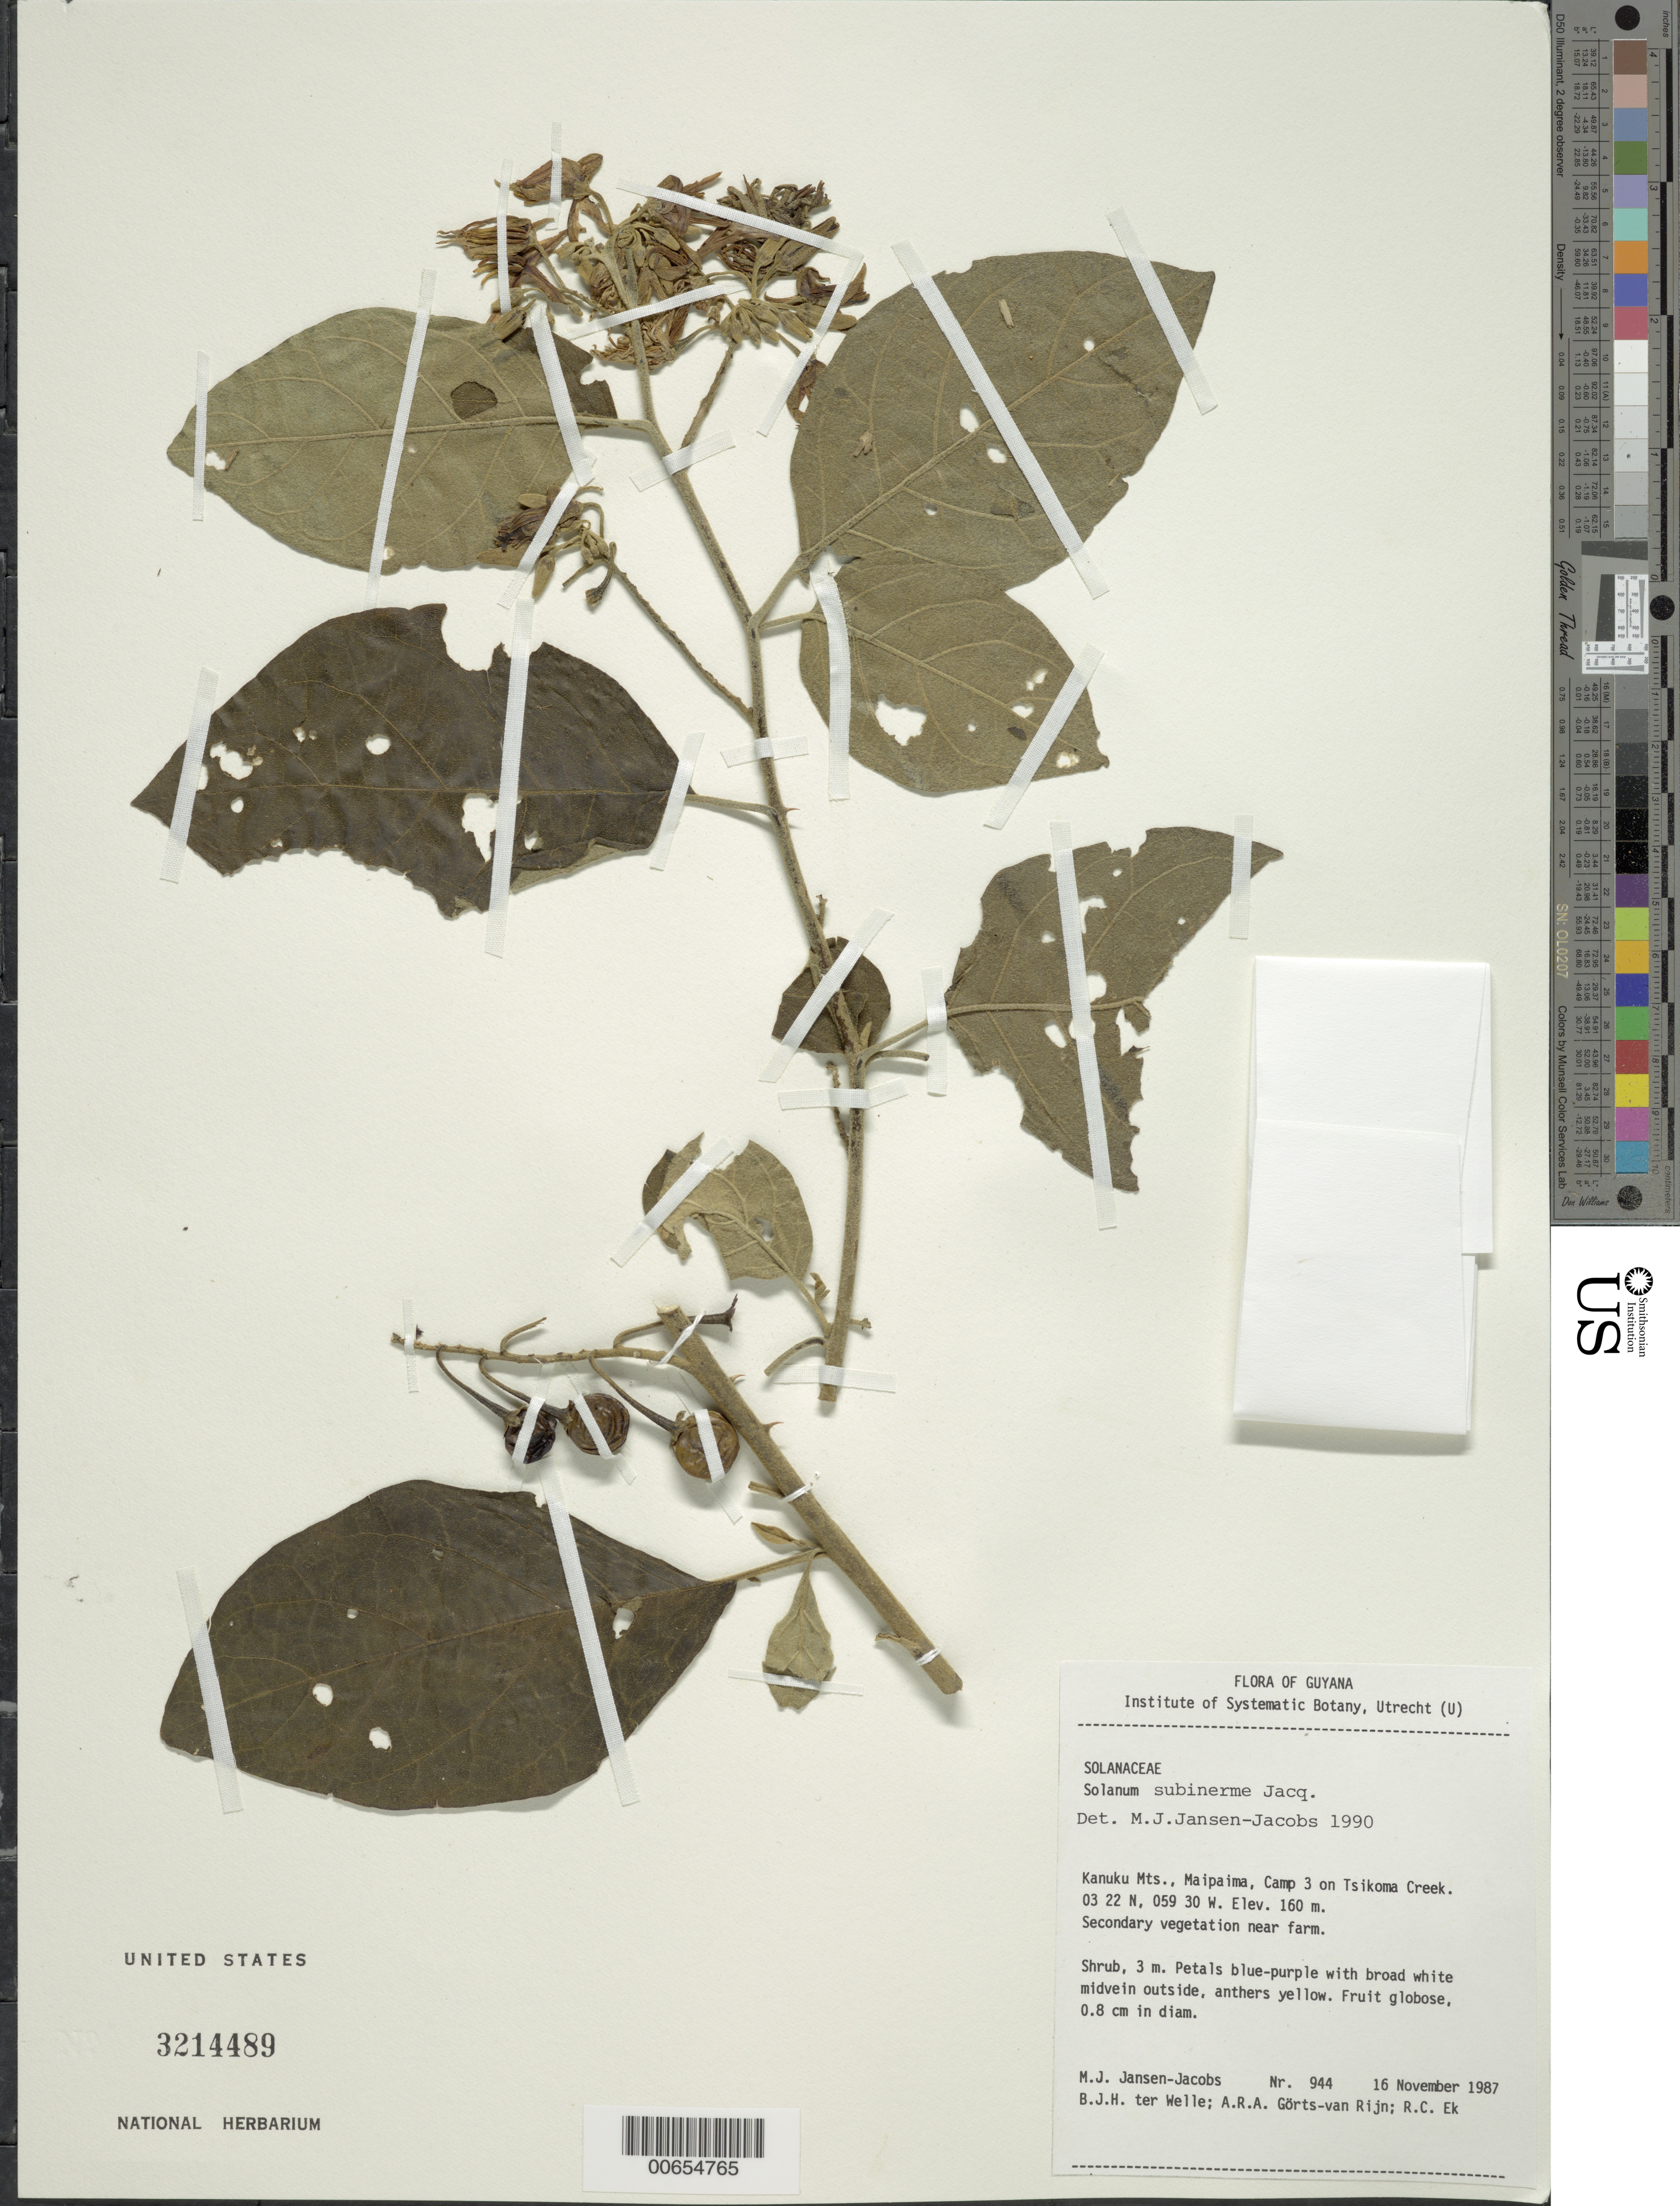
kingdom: Plantae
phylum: Tracheophyta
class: Magnoliopsida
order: Solanales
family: Solanaceae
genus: Solanum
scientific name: Solanum subinerme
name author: Jacq.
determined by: Jansen-Jacobs, M. J., (U), Nationaal Herbarium Nederland, Utrecht University branch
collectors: M. J. Jansen-Jacobs, B. Welle, A. .R. A. Görts-van Rijn & R. C. Ek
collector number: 944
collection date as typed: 11 Nov 1987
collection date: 1987-11-11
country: Guyana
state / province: U. Takutu-U. Essequibo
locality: Maipaima, Camp 3 on Tsikoma Creek, Kanuku Mts.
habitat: Secondary vegetation near farm.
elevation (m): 160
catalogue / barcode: US 3214489